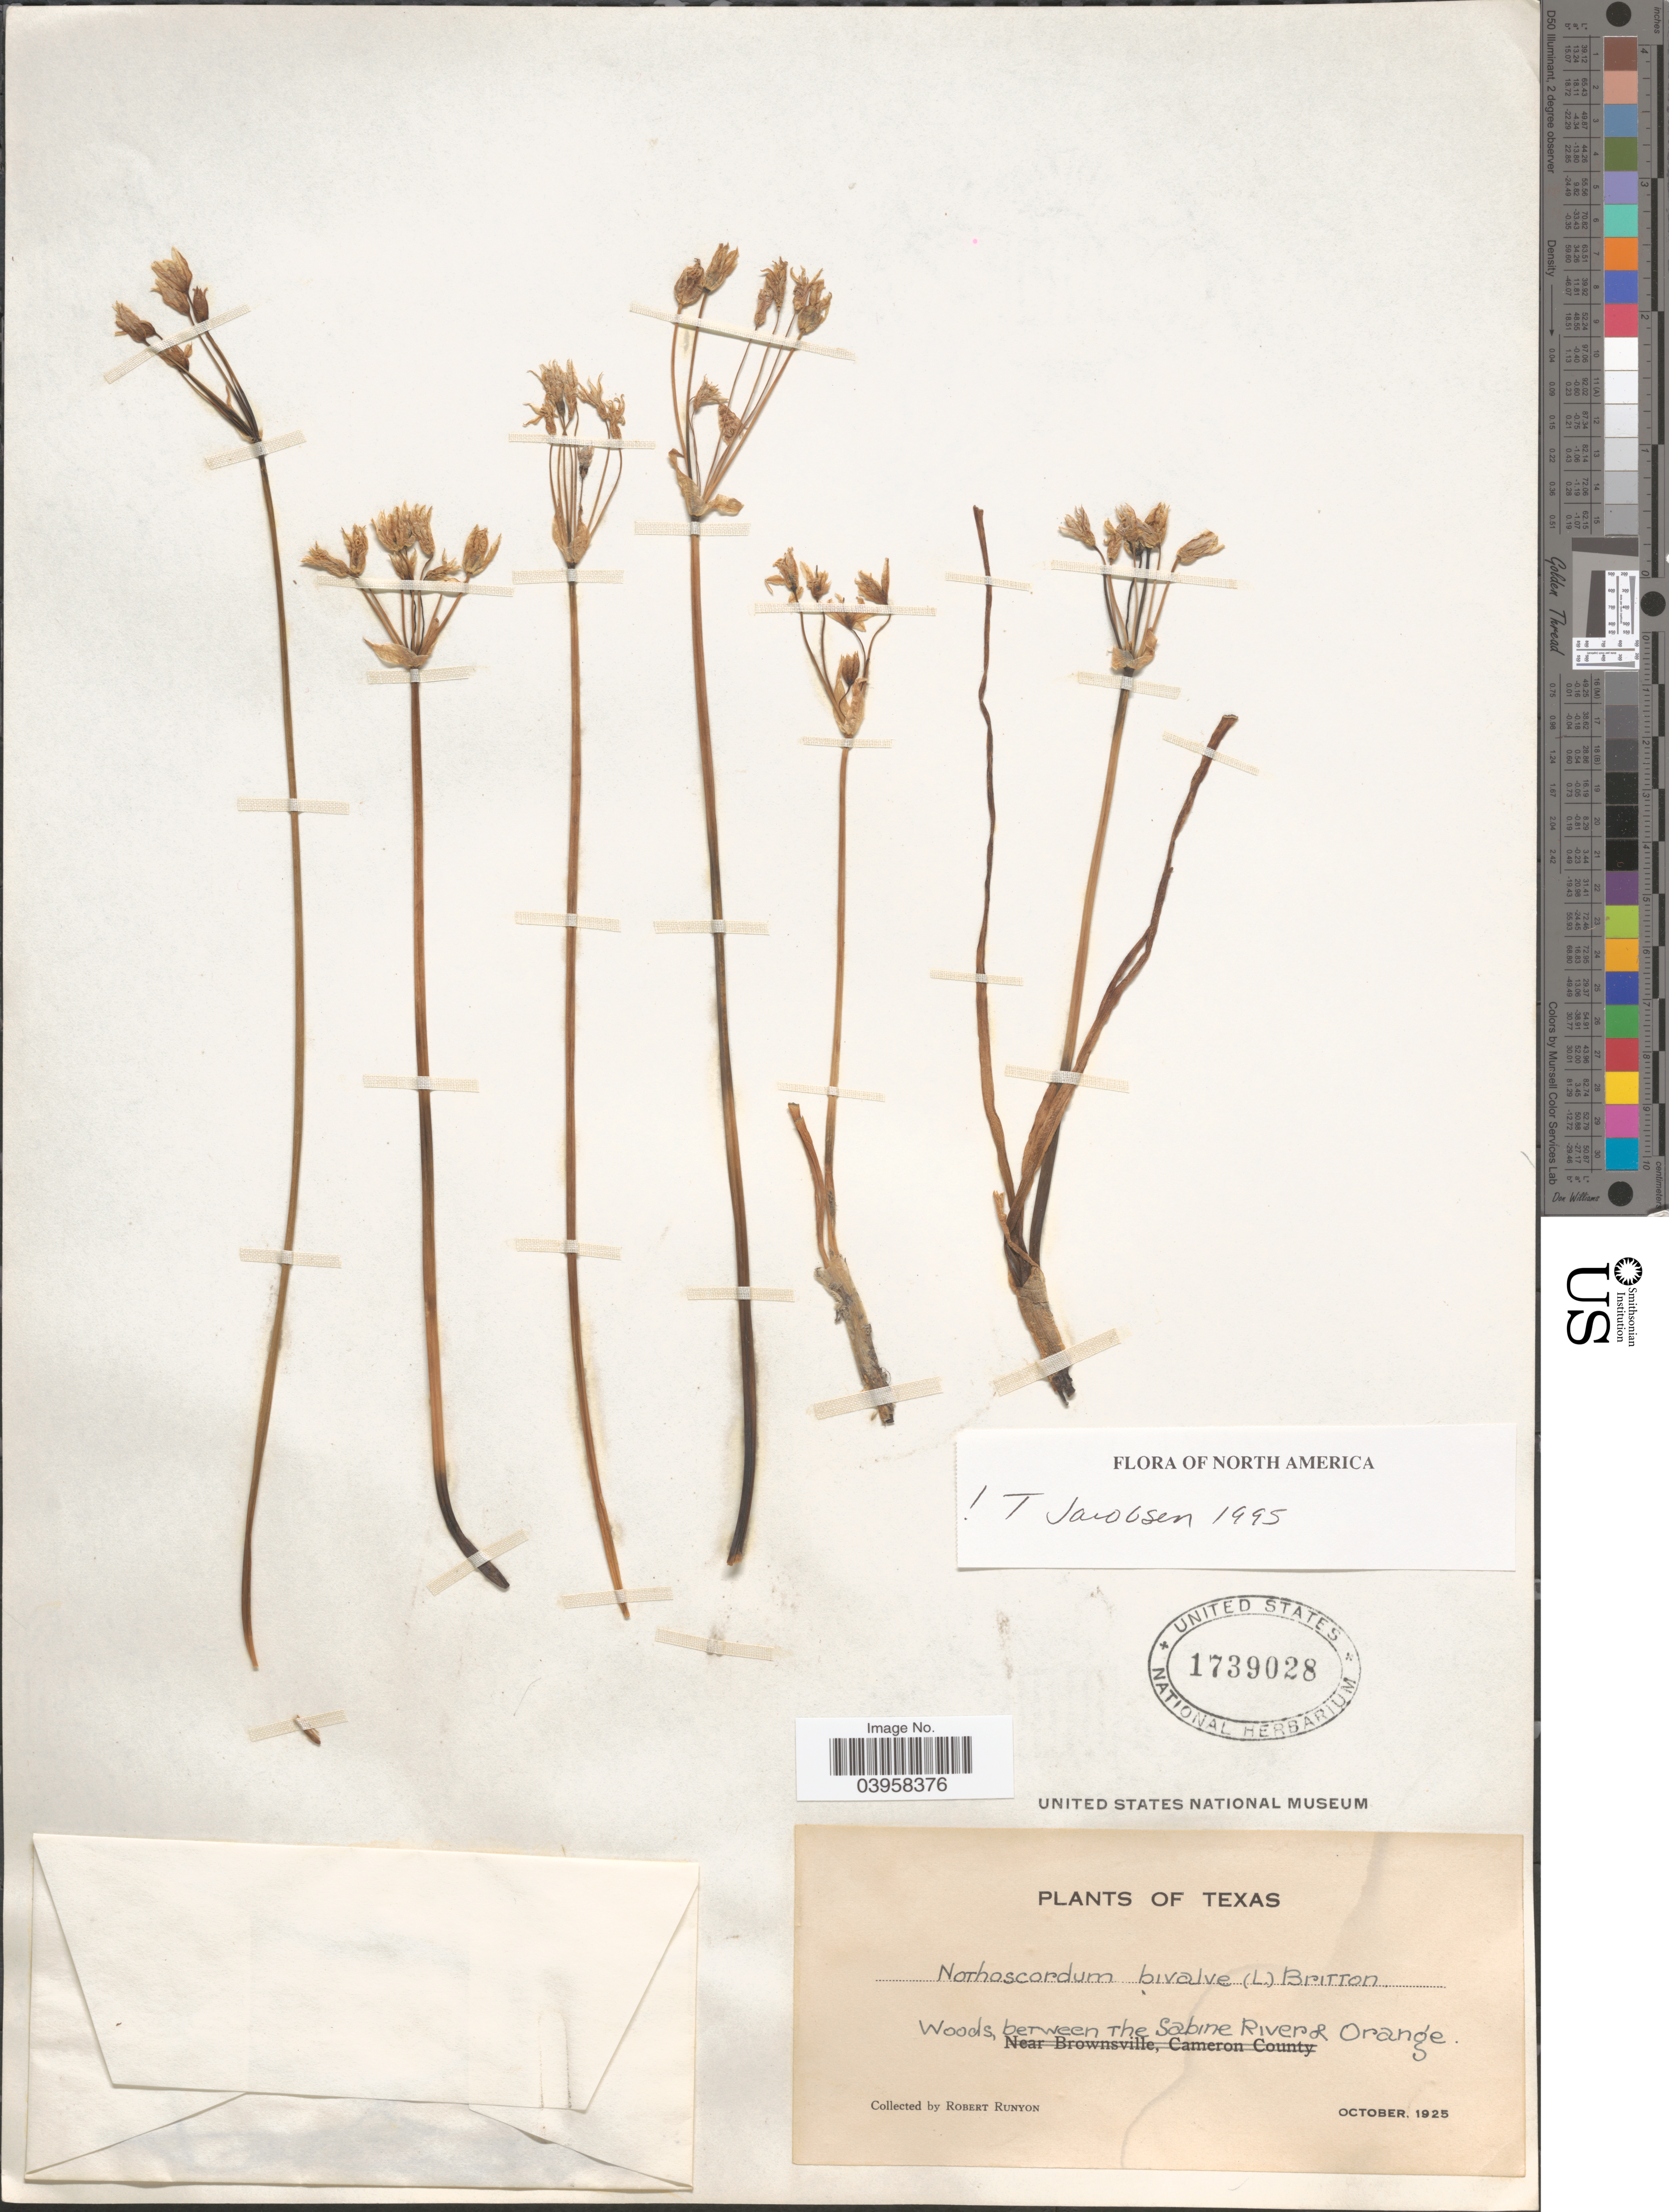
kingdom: Plantae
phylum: Tracheophyta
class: Liliopsida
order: Asparagales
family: Amaryllidaceae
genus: Nothoscordum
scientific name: Nothoscordum bivalve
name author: (L.) Britton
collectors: R. Runyon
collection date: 1925-10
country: United States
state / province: Texas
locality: Woods, between the Sabine River & Orange.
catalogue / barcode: US 1739028